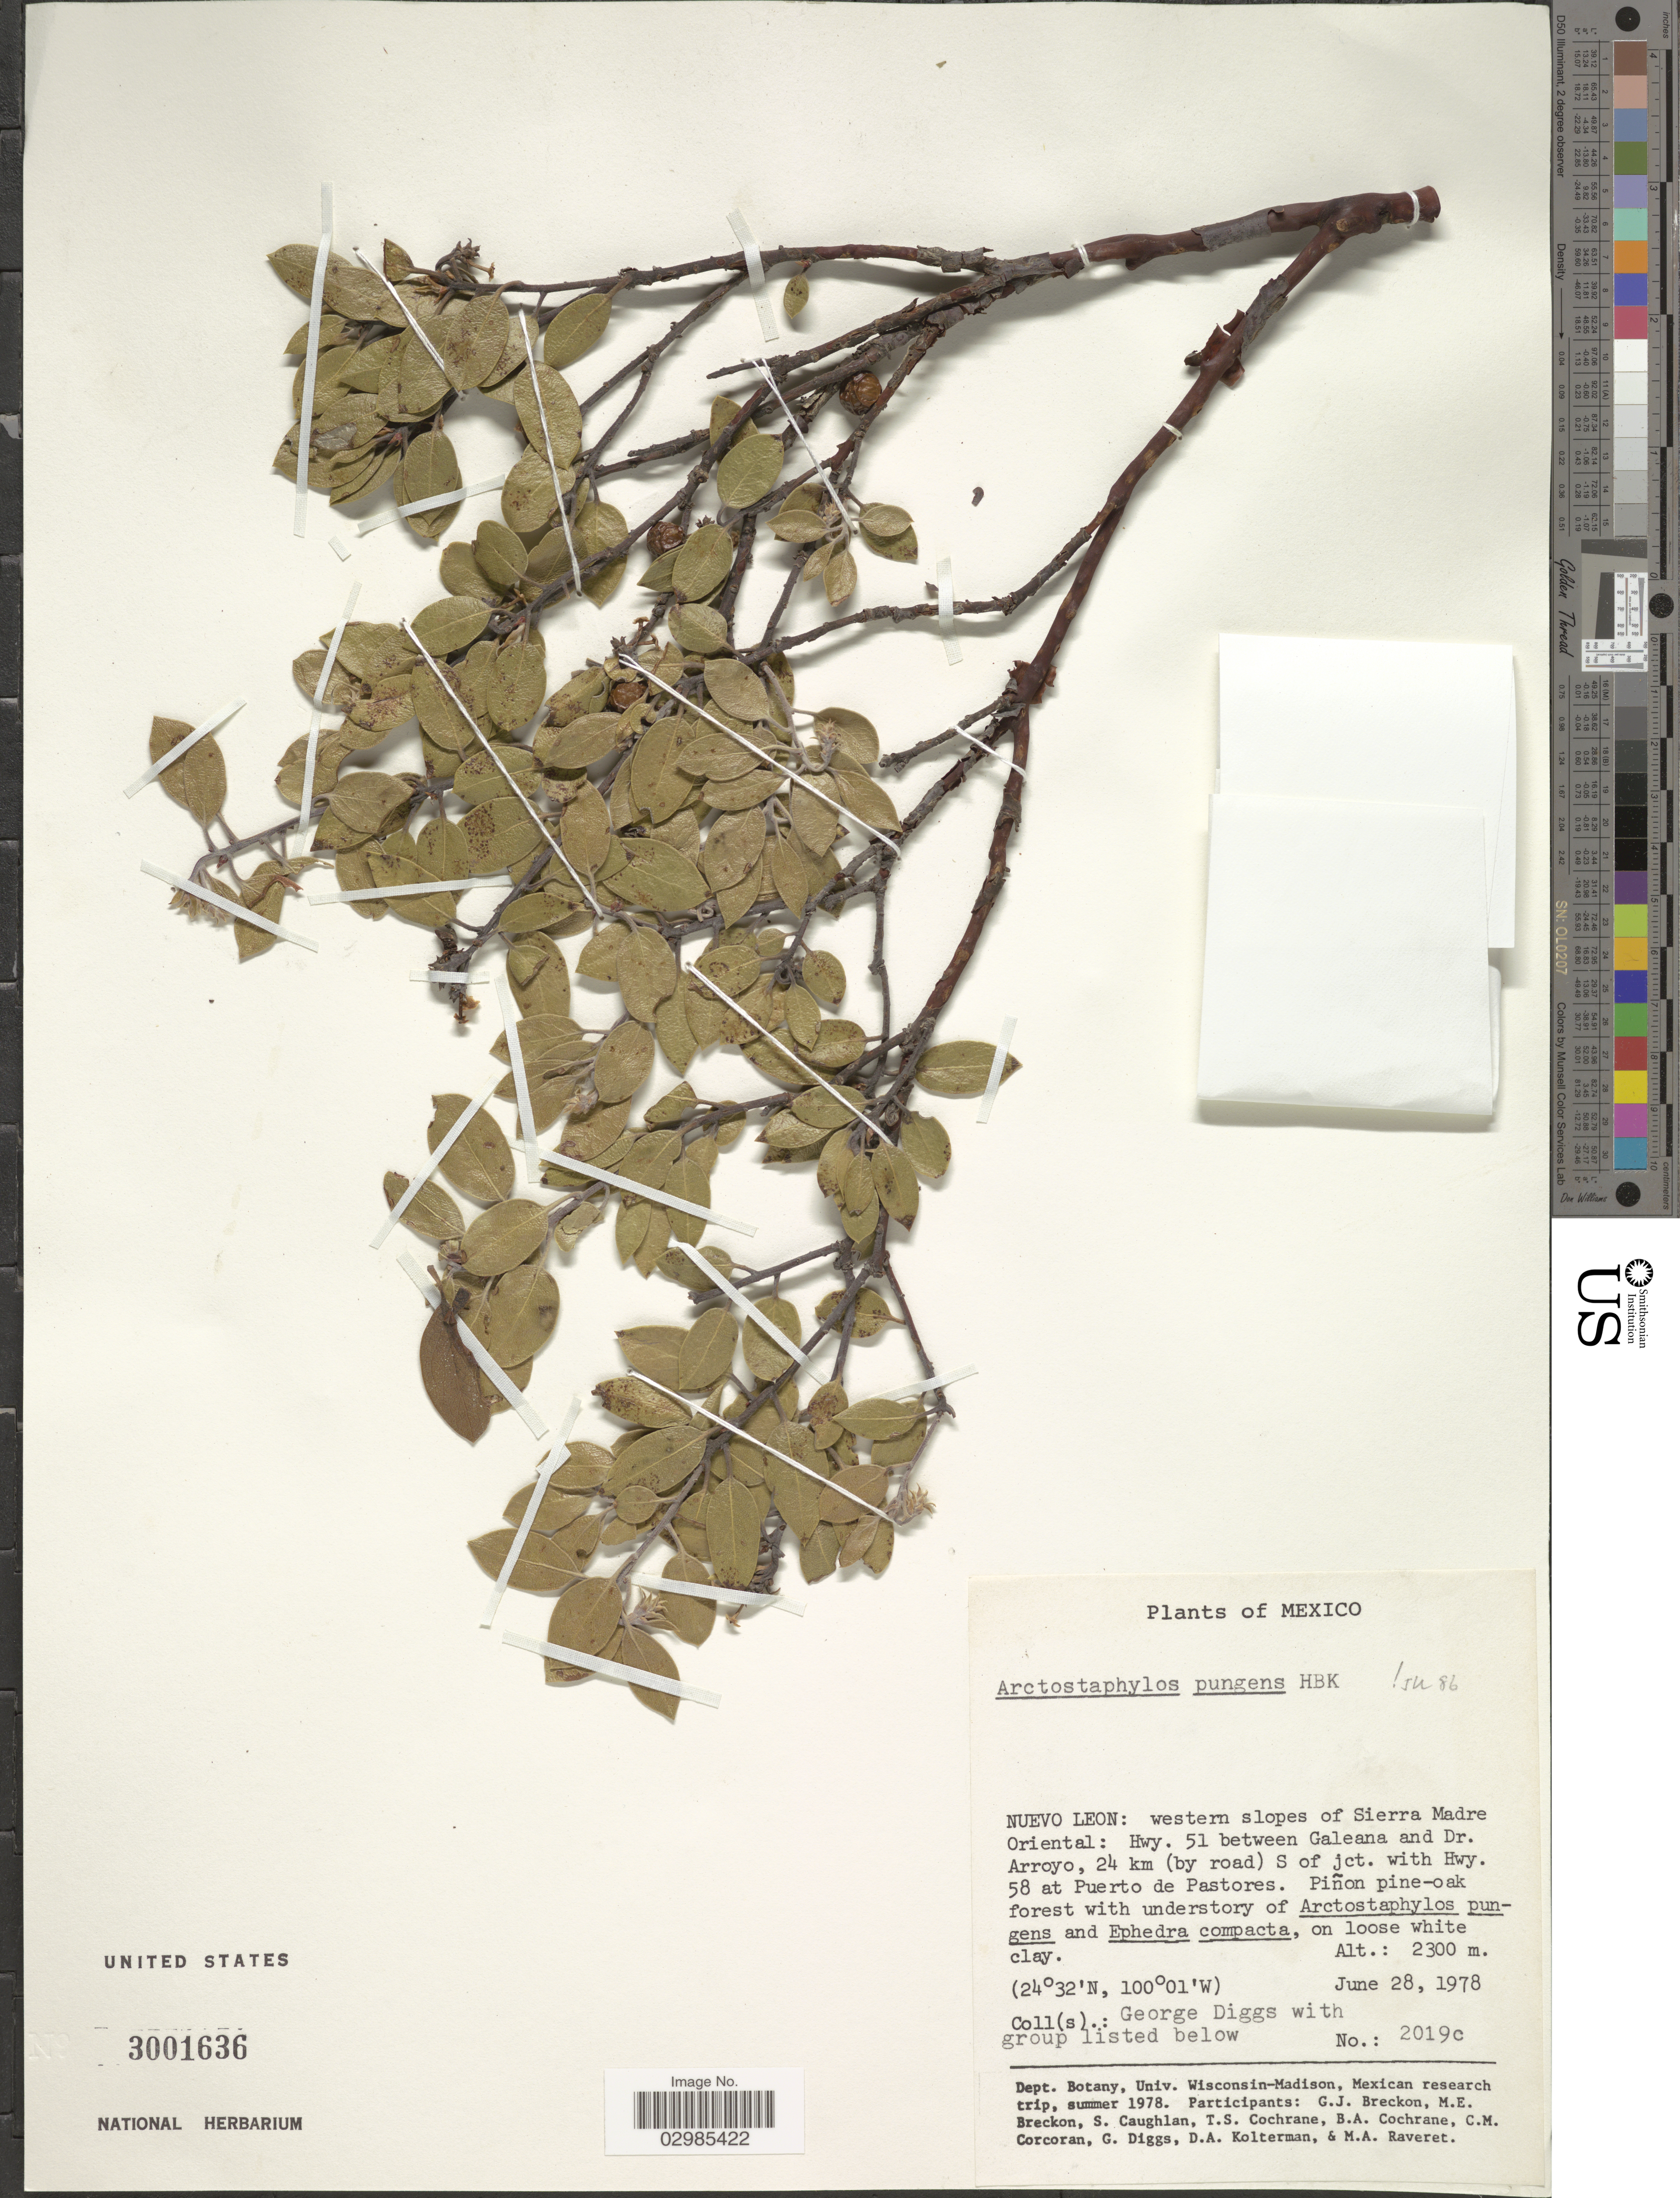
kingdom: Plantae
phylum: Tracheophyta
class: Magnoliopsida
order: Ericales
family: Ericaceae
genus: Arctostaphylos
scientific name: Arctostaphylos pungens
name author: Kunth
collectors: G. Diggs, G. Breckon, M. E. Breckon, S. Caughlan & et al.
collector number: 2019c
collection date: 1978-06-28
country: Mexico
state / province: Nuevo León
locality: Western slopes of Sierra Madre Oriental: Hwy. 51 between Galeana and Dr. Arroyo, 24 km (by road) S of jct. with Hwy. 58 at Puerto de Pastores.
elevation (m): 2300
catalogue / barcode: US 3001636